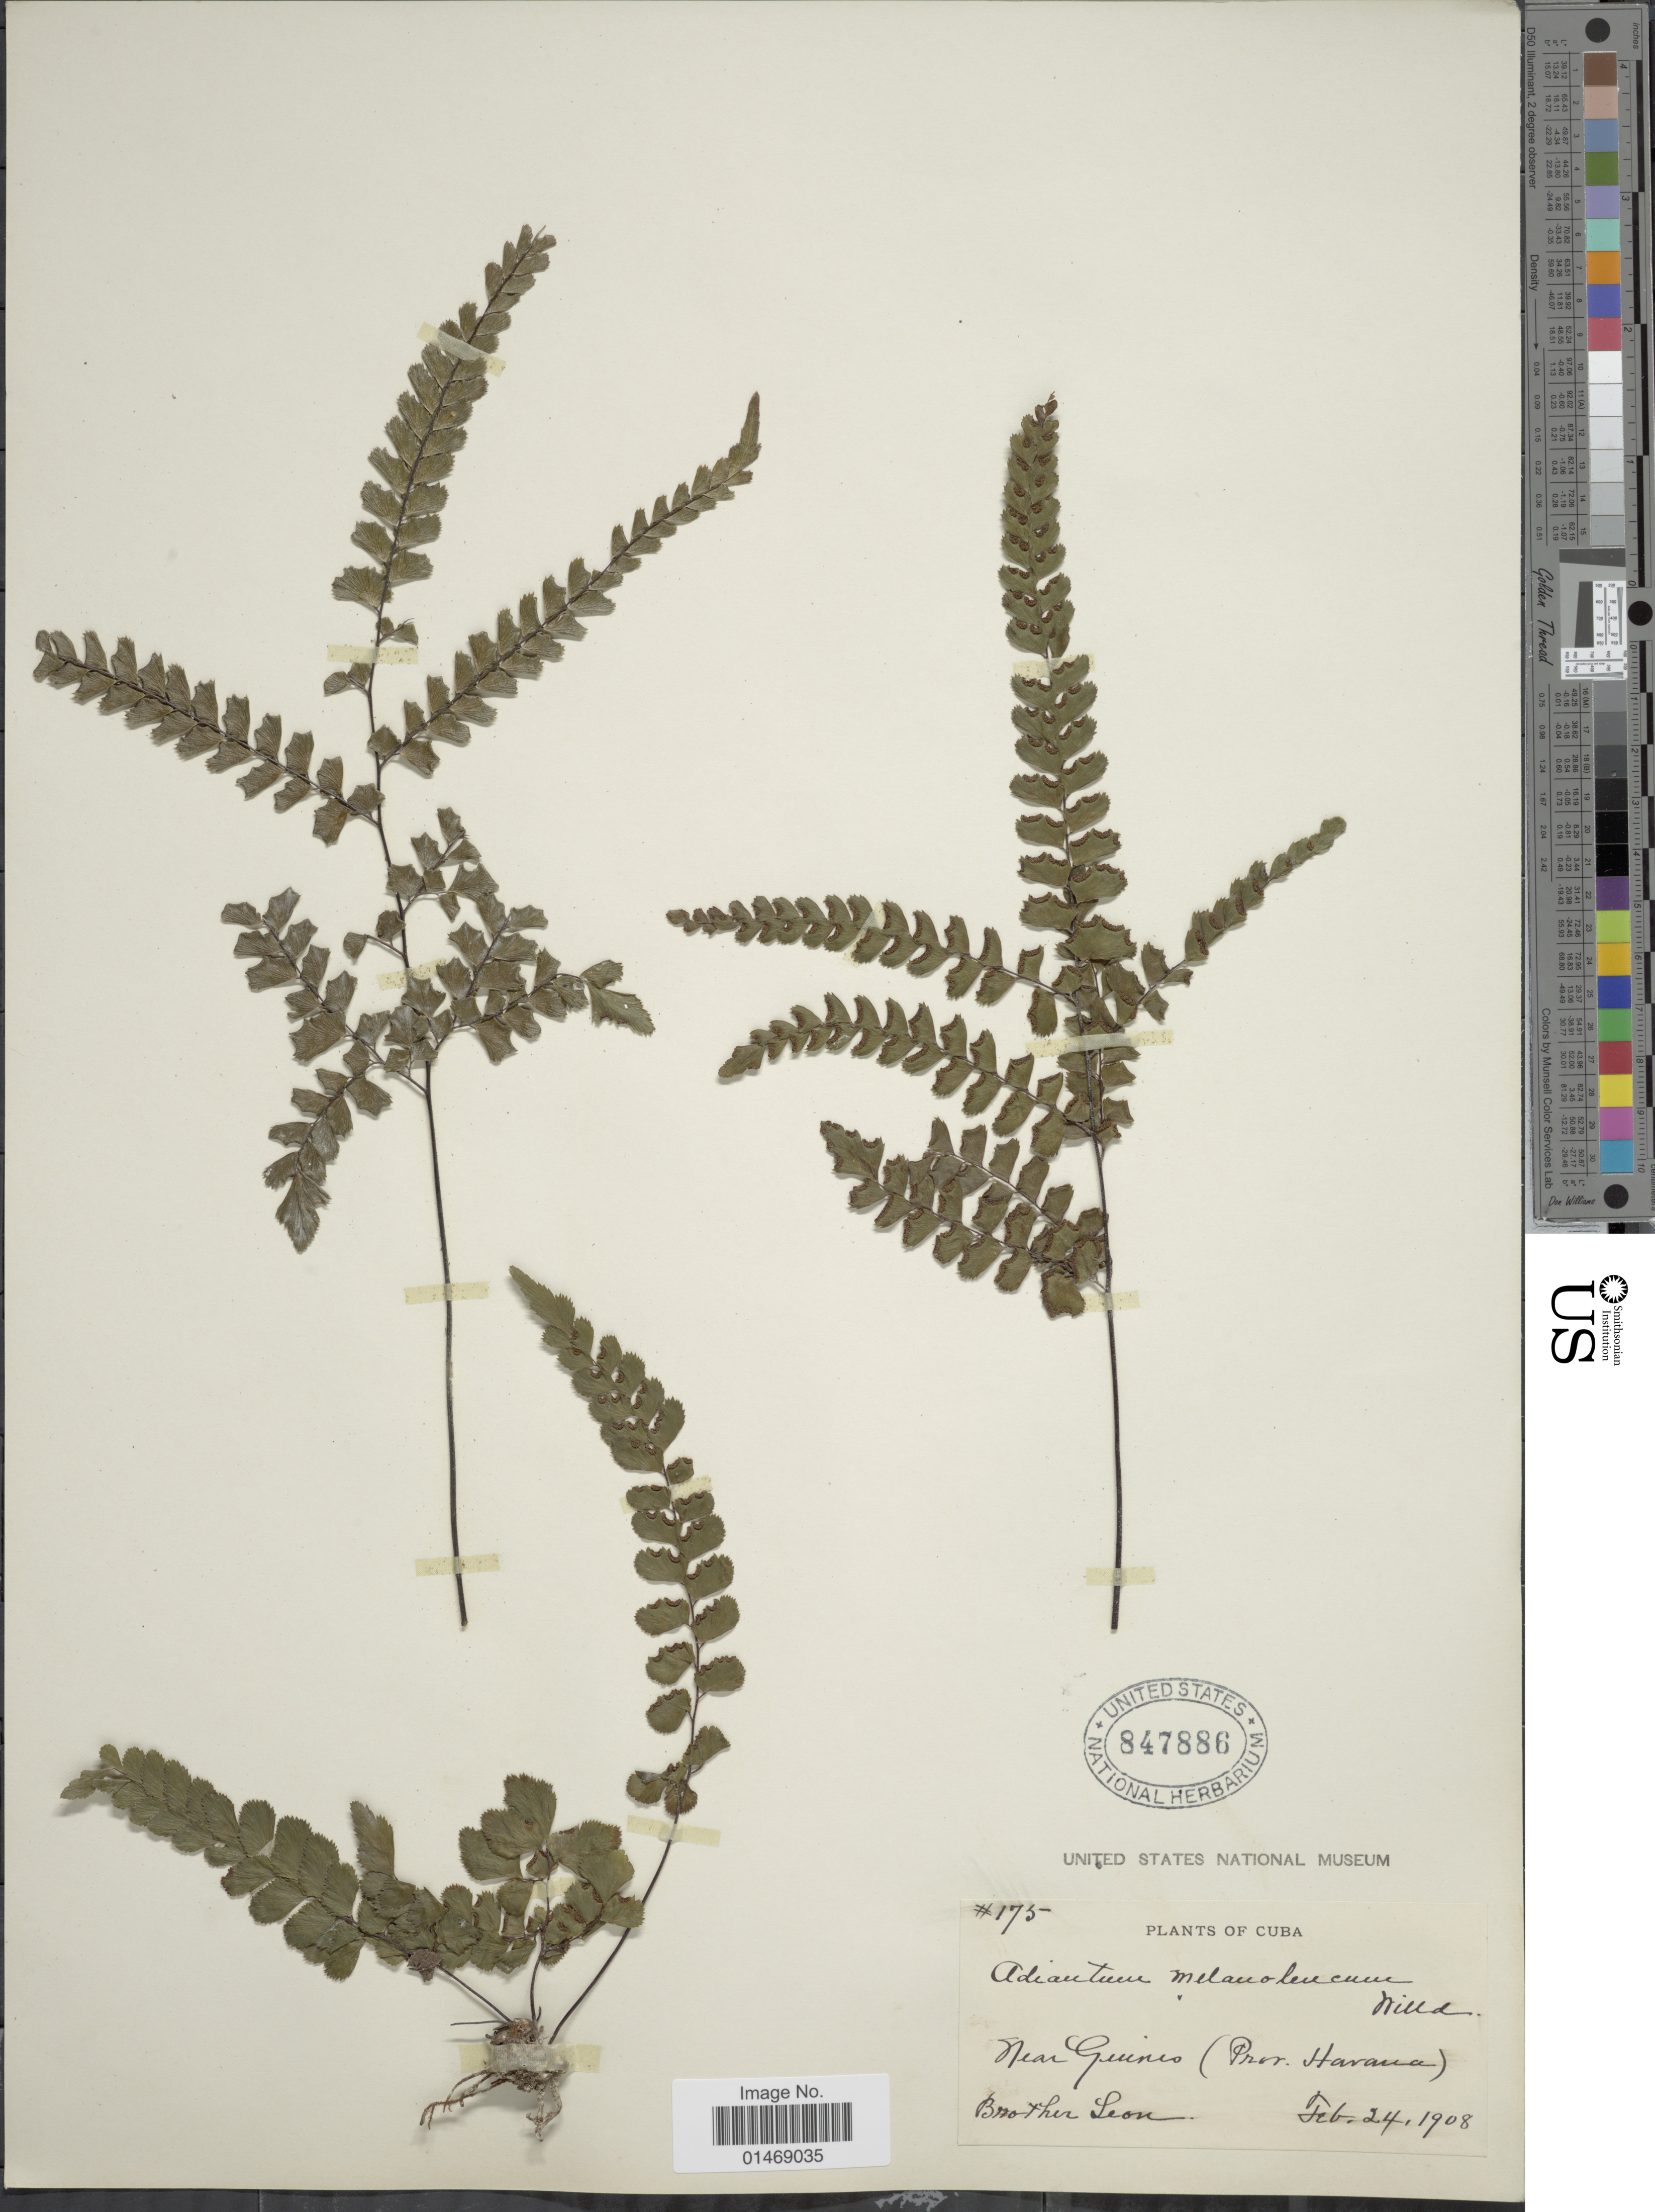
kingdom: Plantae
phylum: Tracheophyta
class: Polypodiopsida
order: Polypodiales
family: Pteridaceae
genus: Adiantum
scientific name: Adiantum melanoleucum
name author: Willd.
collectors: Bro. León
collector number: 175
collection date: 1908-02-24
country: Cuba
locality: Near Guines (Prov. Havana)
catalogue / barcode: US 847886